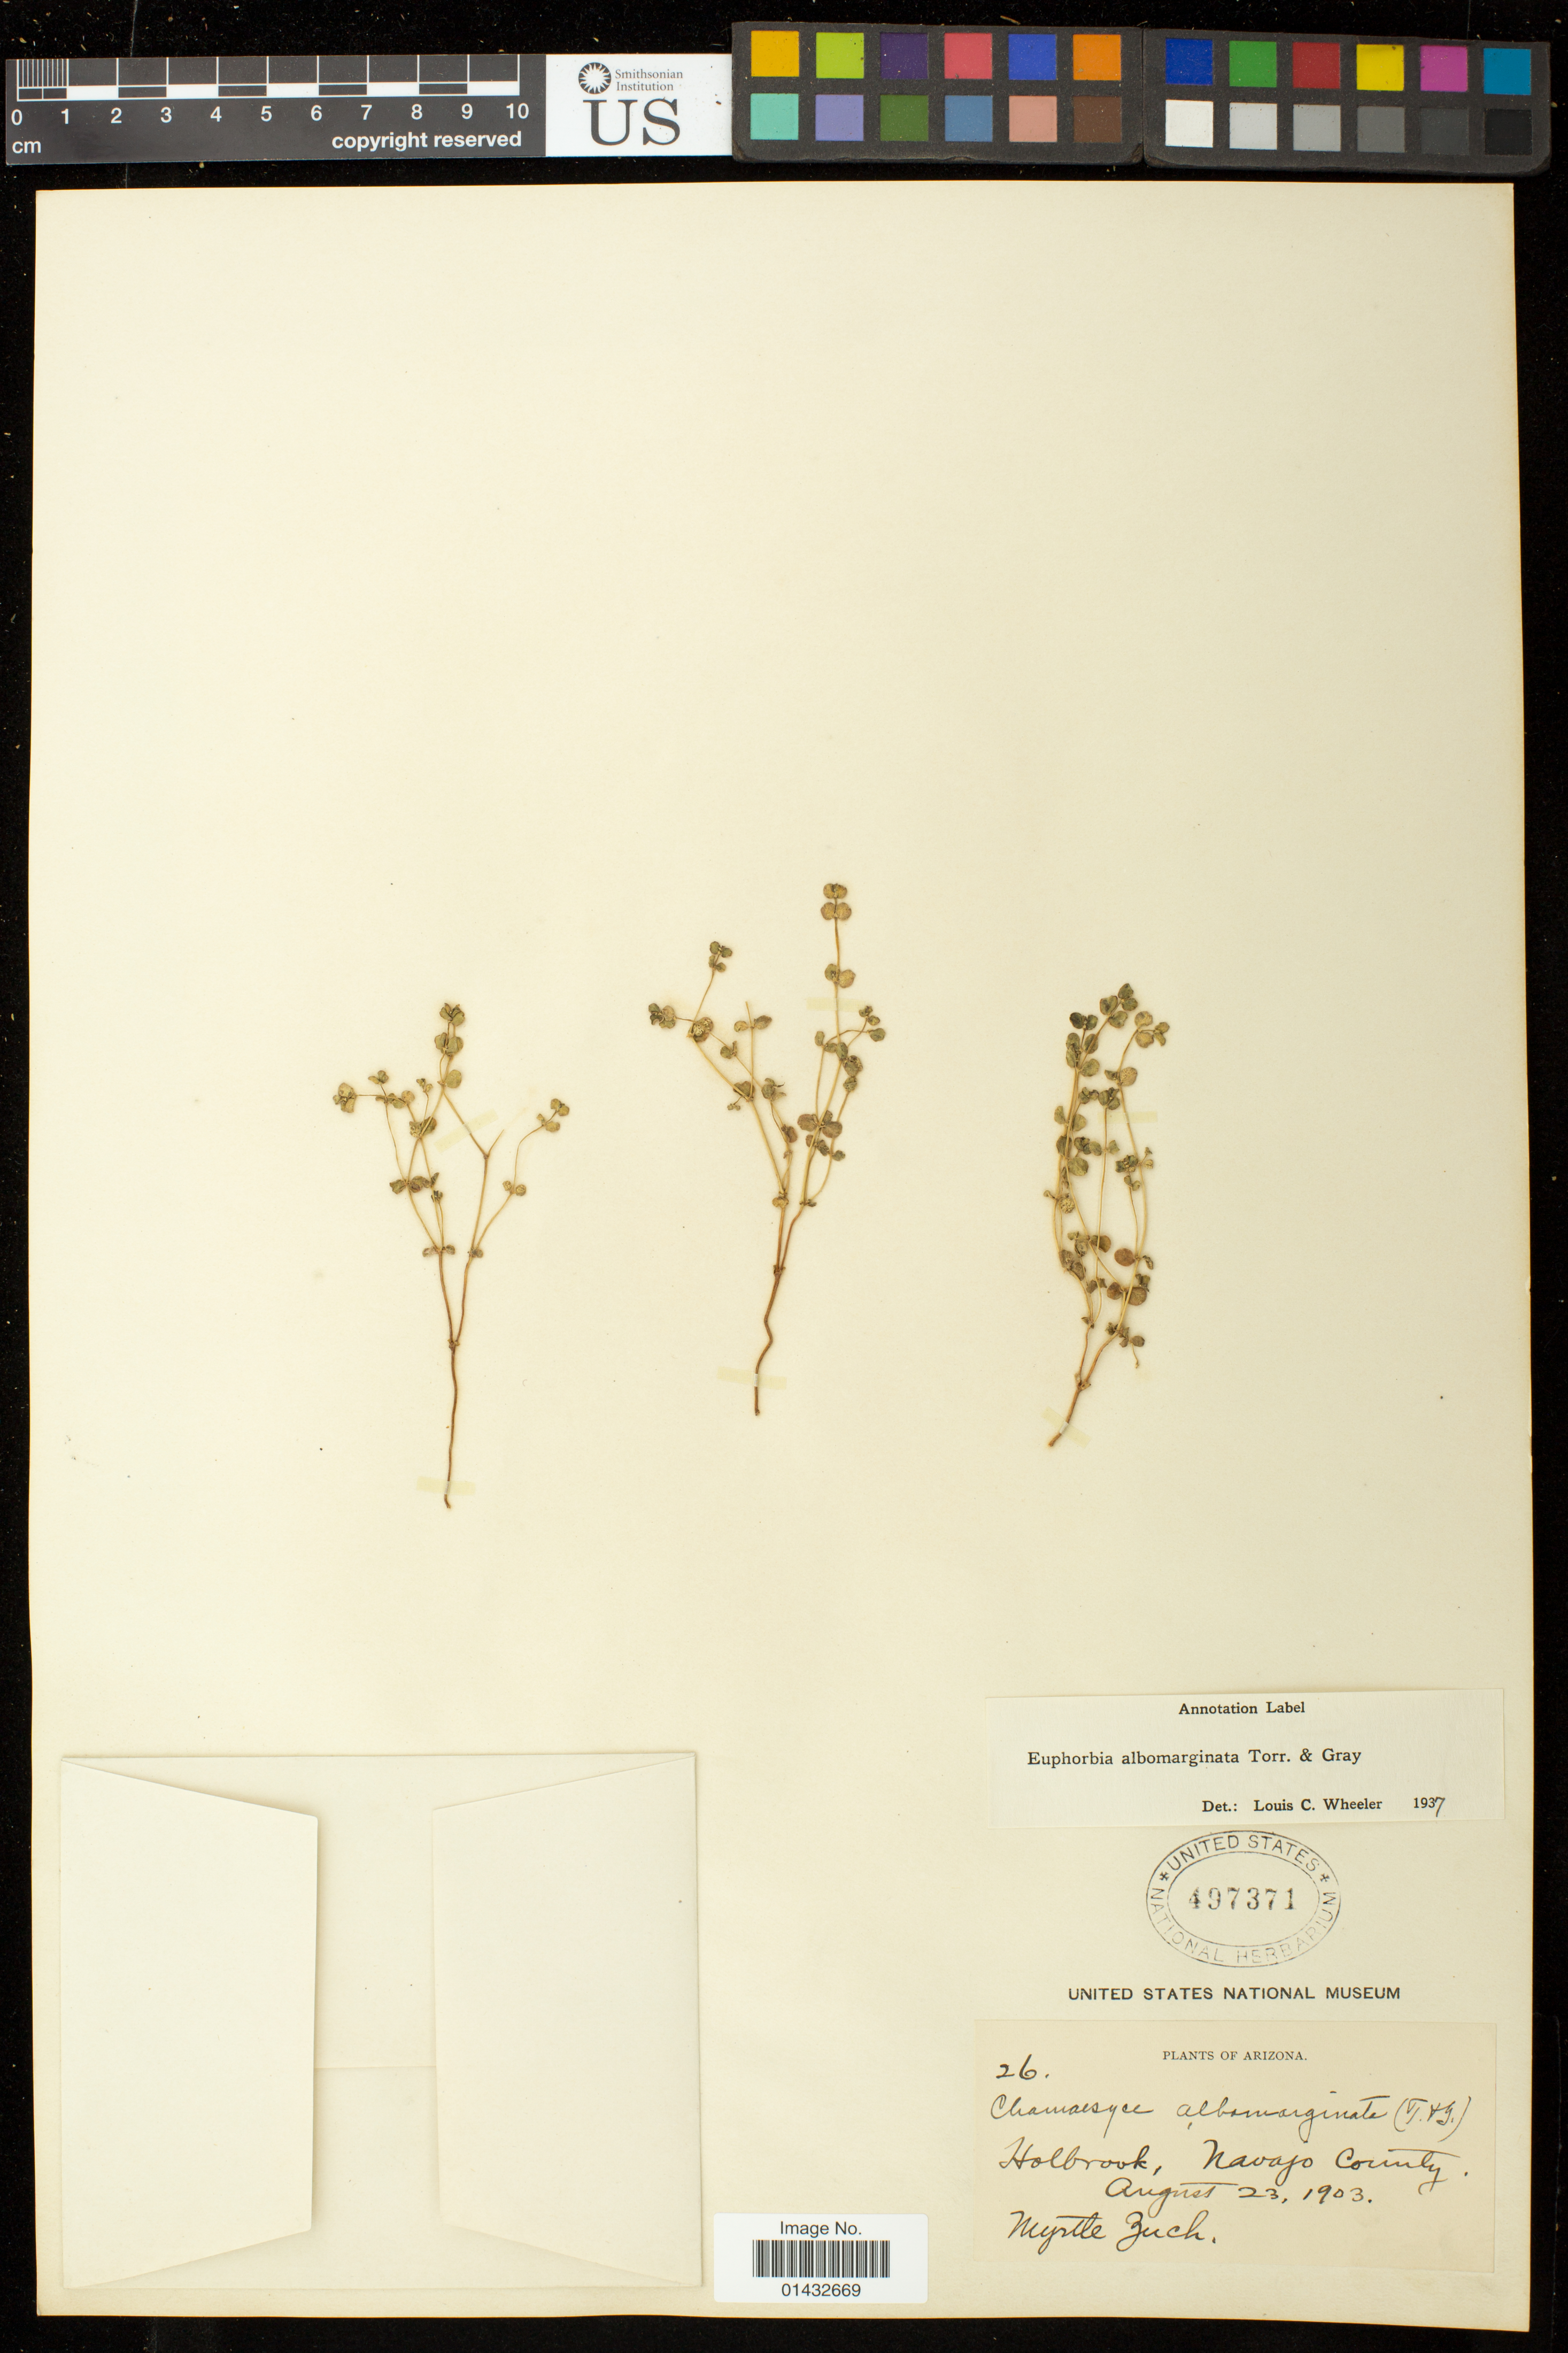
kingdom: Plantae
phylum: Tracheophyta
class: Magnoliopsida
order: Malpighiales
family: Euphorbiaceae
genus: Euphorbia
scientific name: Euphorbia albomarginata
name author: Torr. & A. Gray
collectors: M. Zuck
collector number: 26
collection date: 1903-08-23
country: United States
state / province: Arizona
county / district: Navajo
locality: Holbrook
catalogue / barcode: US 497371